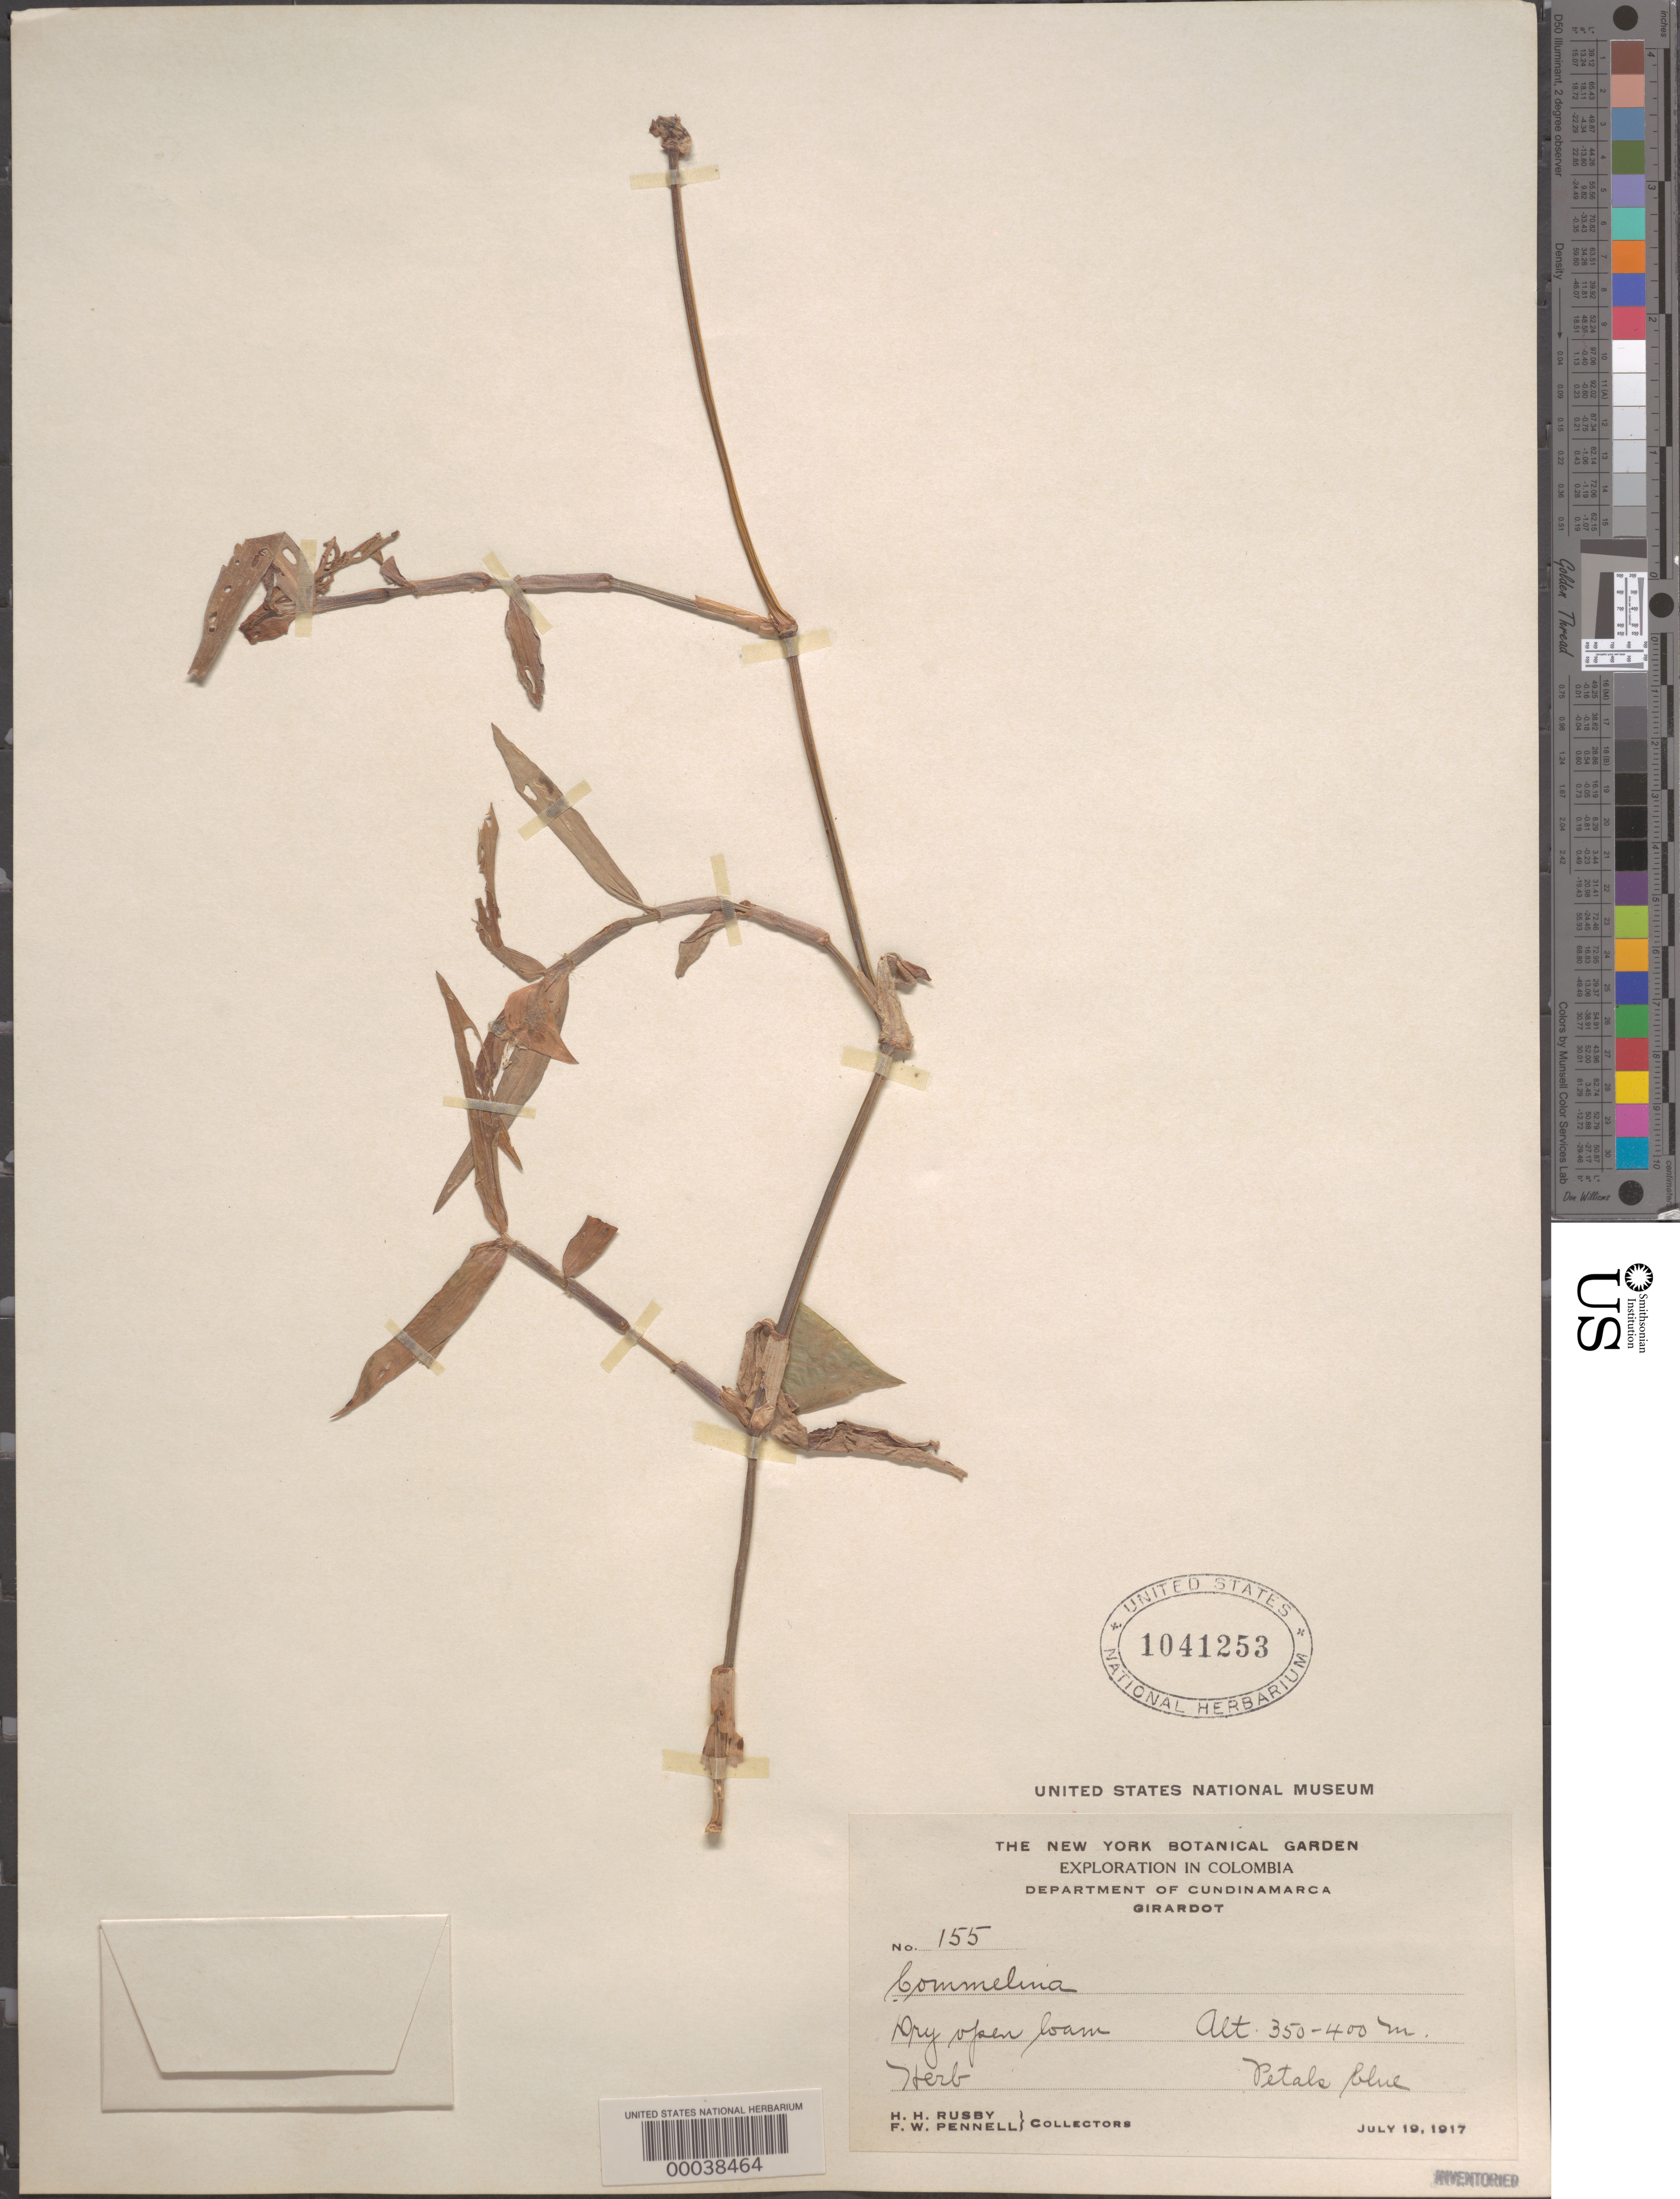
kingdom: Plantae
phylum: Tracheophyta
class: Liliopsida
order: Commelinales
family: Commelinaceae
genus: Commelina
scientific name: Commelina erecta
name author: L.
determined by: Faden, Robert B., (US), Smithsonian Institution - National Museum of Natural History (UNITED STATES)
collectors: H. H. Rusby & F. W. Pennell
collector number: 155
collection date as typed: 19 Jul 1917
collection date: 1917-07-19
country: Colombia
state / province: Cundinamarca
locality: Girador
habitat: Dry, open loam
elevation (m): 350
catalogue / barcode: US 1041253